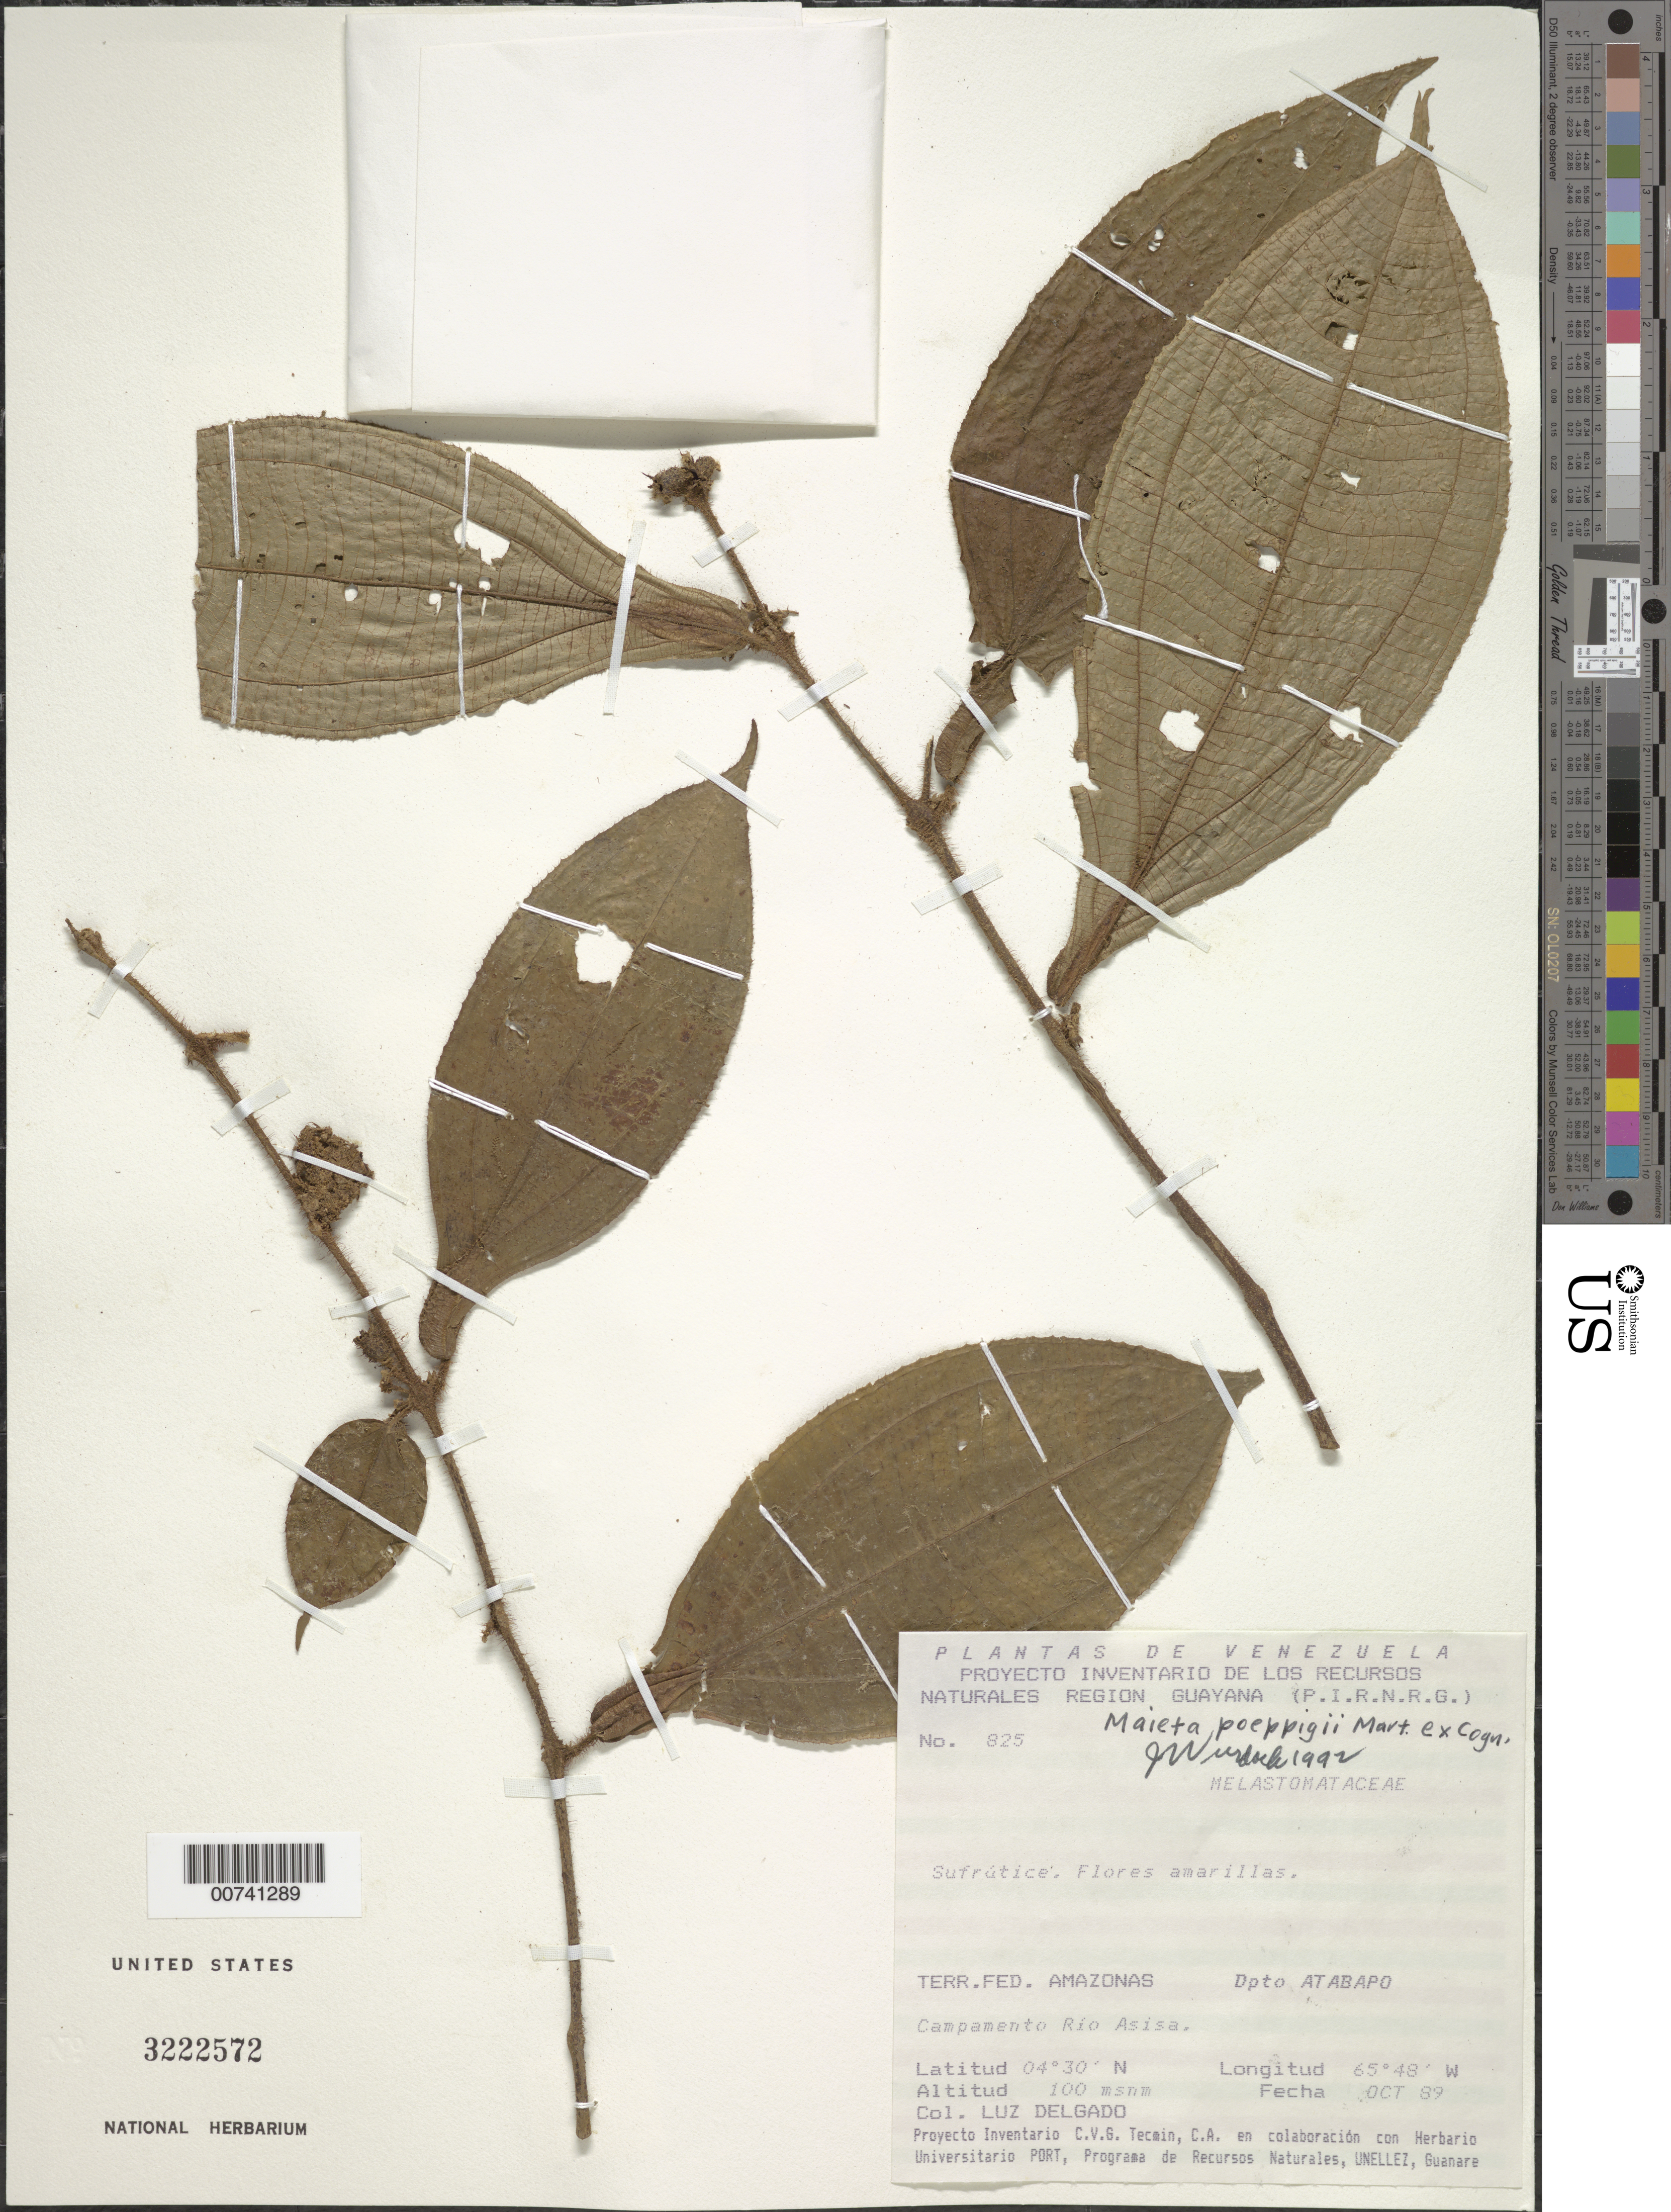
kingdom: Plantae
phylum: Tracheophyta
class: Magnoliopsida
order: Myrtales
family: Melastomataceae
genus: Maieta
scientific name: Maieta poeppigii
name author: Mart. ex Cogn.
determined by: Wurdack, John J., (US), US (UNITED STATES)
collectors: L. Delgado V.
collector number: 825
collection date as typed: Oct-89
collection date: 1989-10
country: Venezuela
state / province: Amazonas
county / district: Atabapo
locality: Campamento Río Asisa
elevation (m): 100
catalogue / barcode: US 3222572